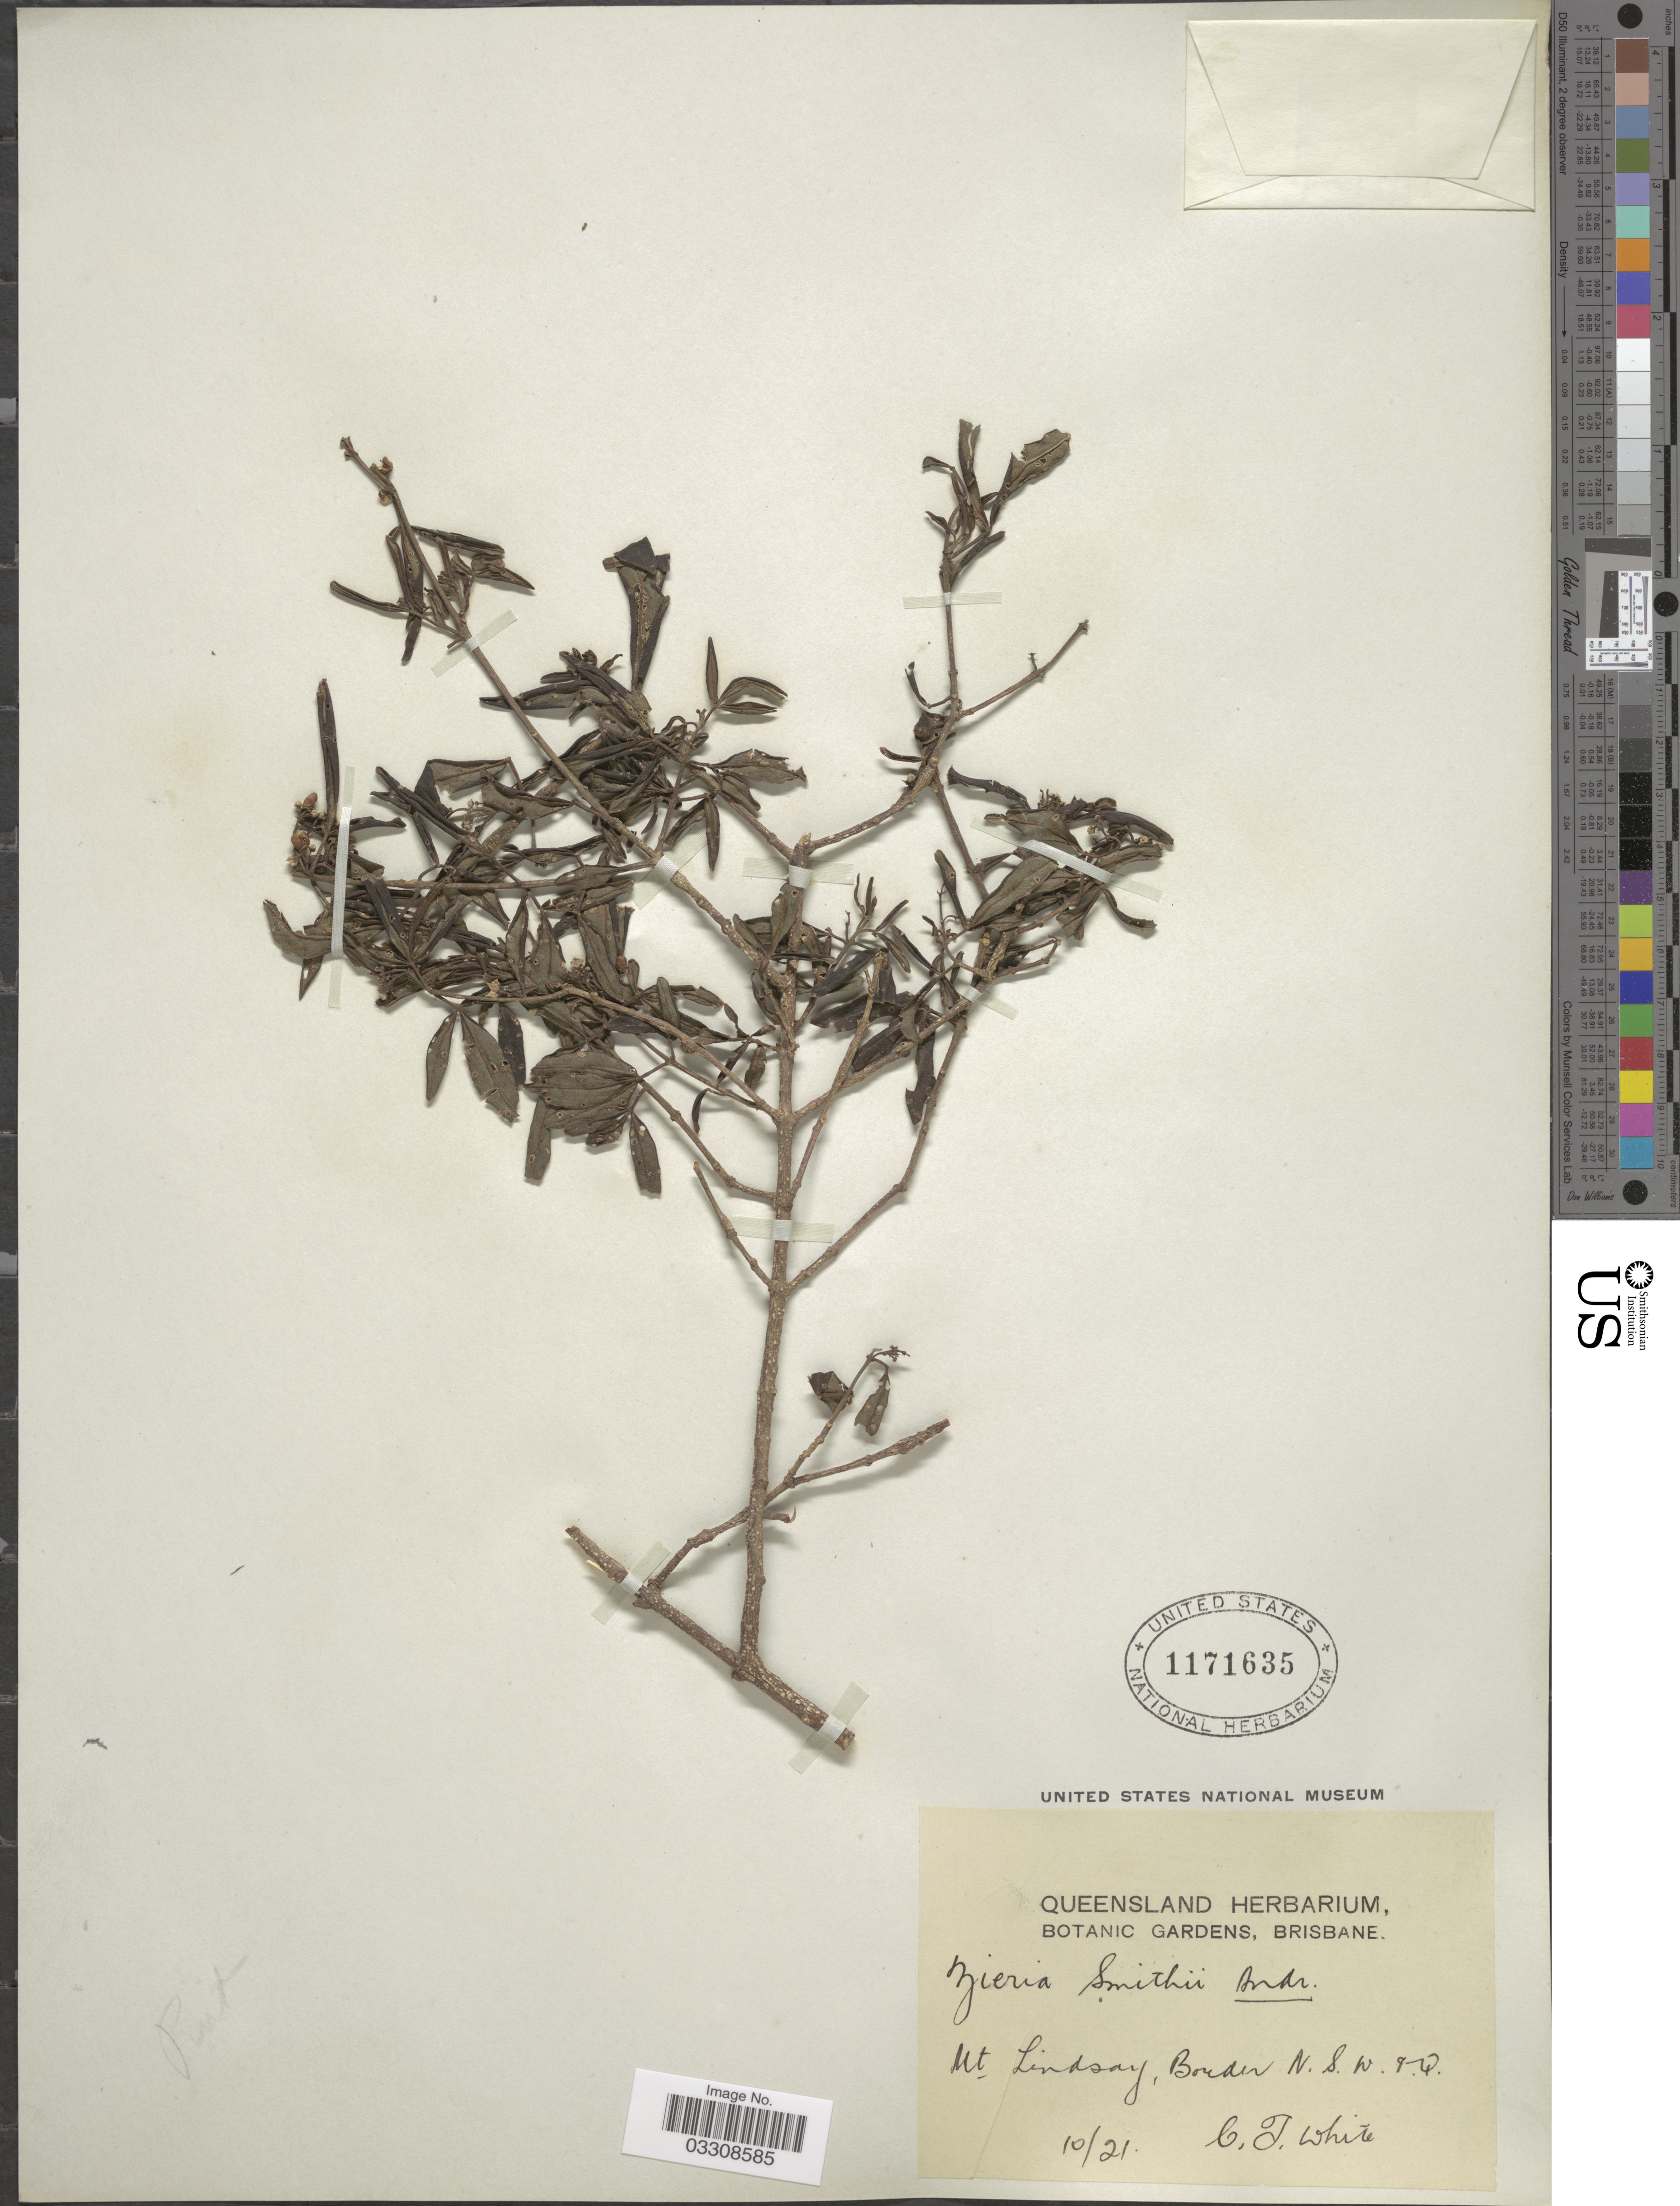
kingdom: Plantae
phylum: Tracheophyta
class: Magnoliopsida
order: Sapindales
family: Rutaceae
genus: Zieria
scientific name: Zieria smithii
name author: Jacks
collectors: C. T. White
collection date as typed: Transcribed d/m/y: /10/21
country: Australia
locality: Mt. Lindsay, Border N.S.W. &. Q.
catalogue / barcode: US 1171635